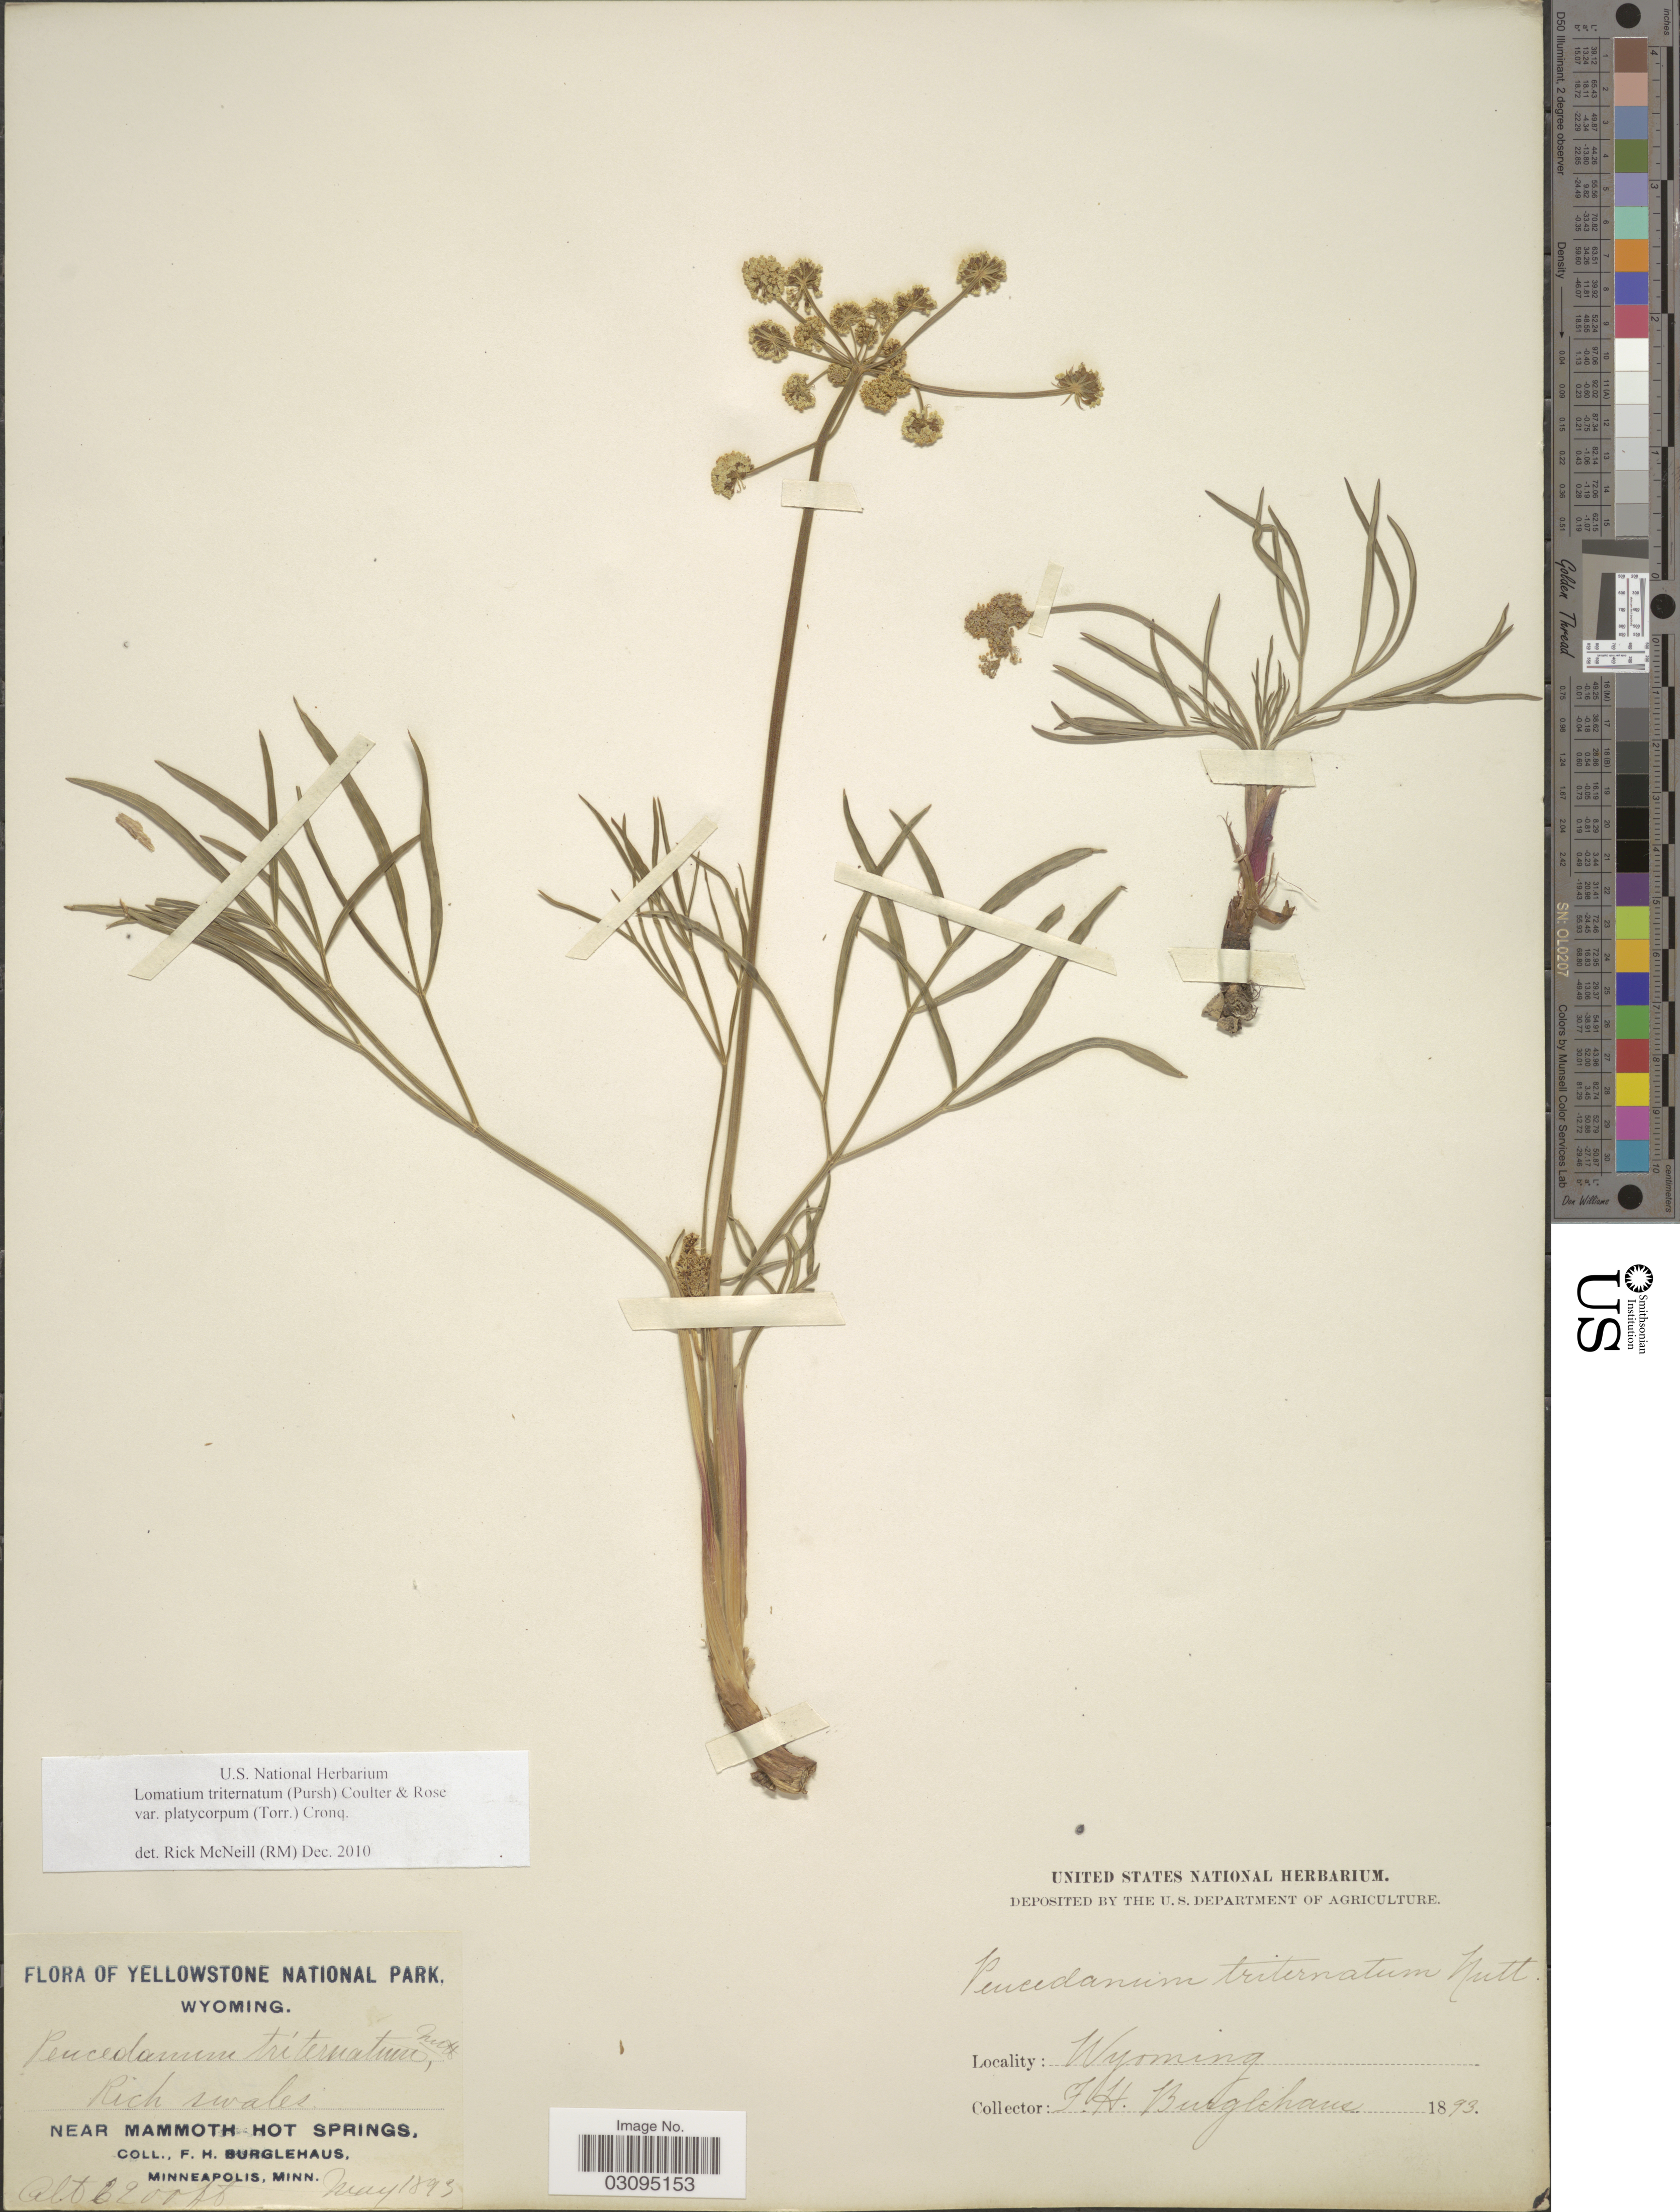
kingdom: Plantae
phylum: Tracheophyta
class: Magnoliopsida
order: Apiales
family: Apiaceae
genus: Lomatium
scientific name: Lomatium triternatum var. platycarpum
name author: (Torr.) B. Boivin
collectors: F. Burglehaus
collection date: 1893-05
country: United States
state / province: Wyoming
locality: Yellowstone National Park, Near Mammoth Hot Springs.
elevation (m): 1890